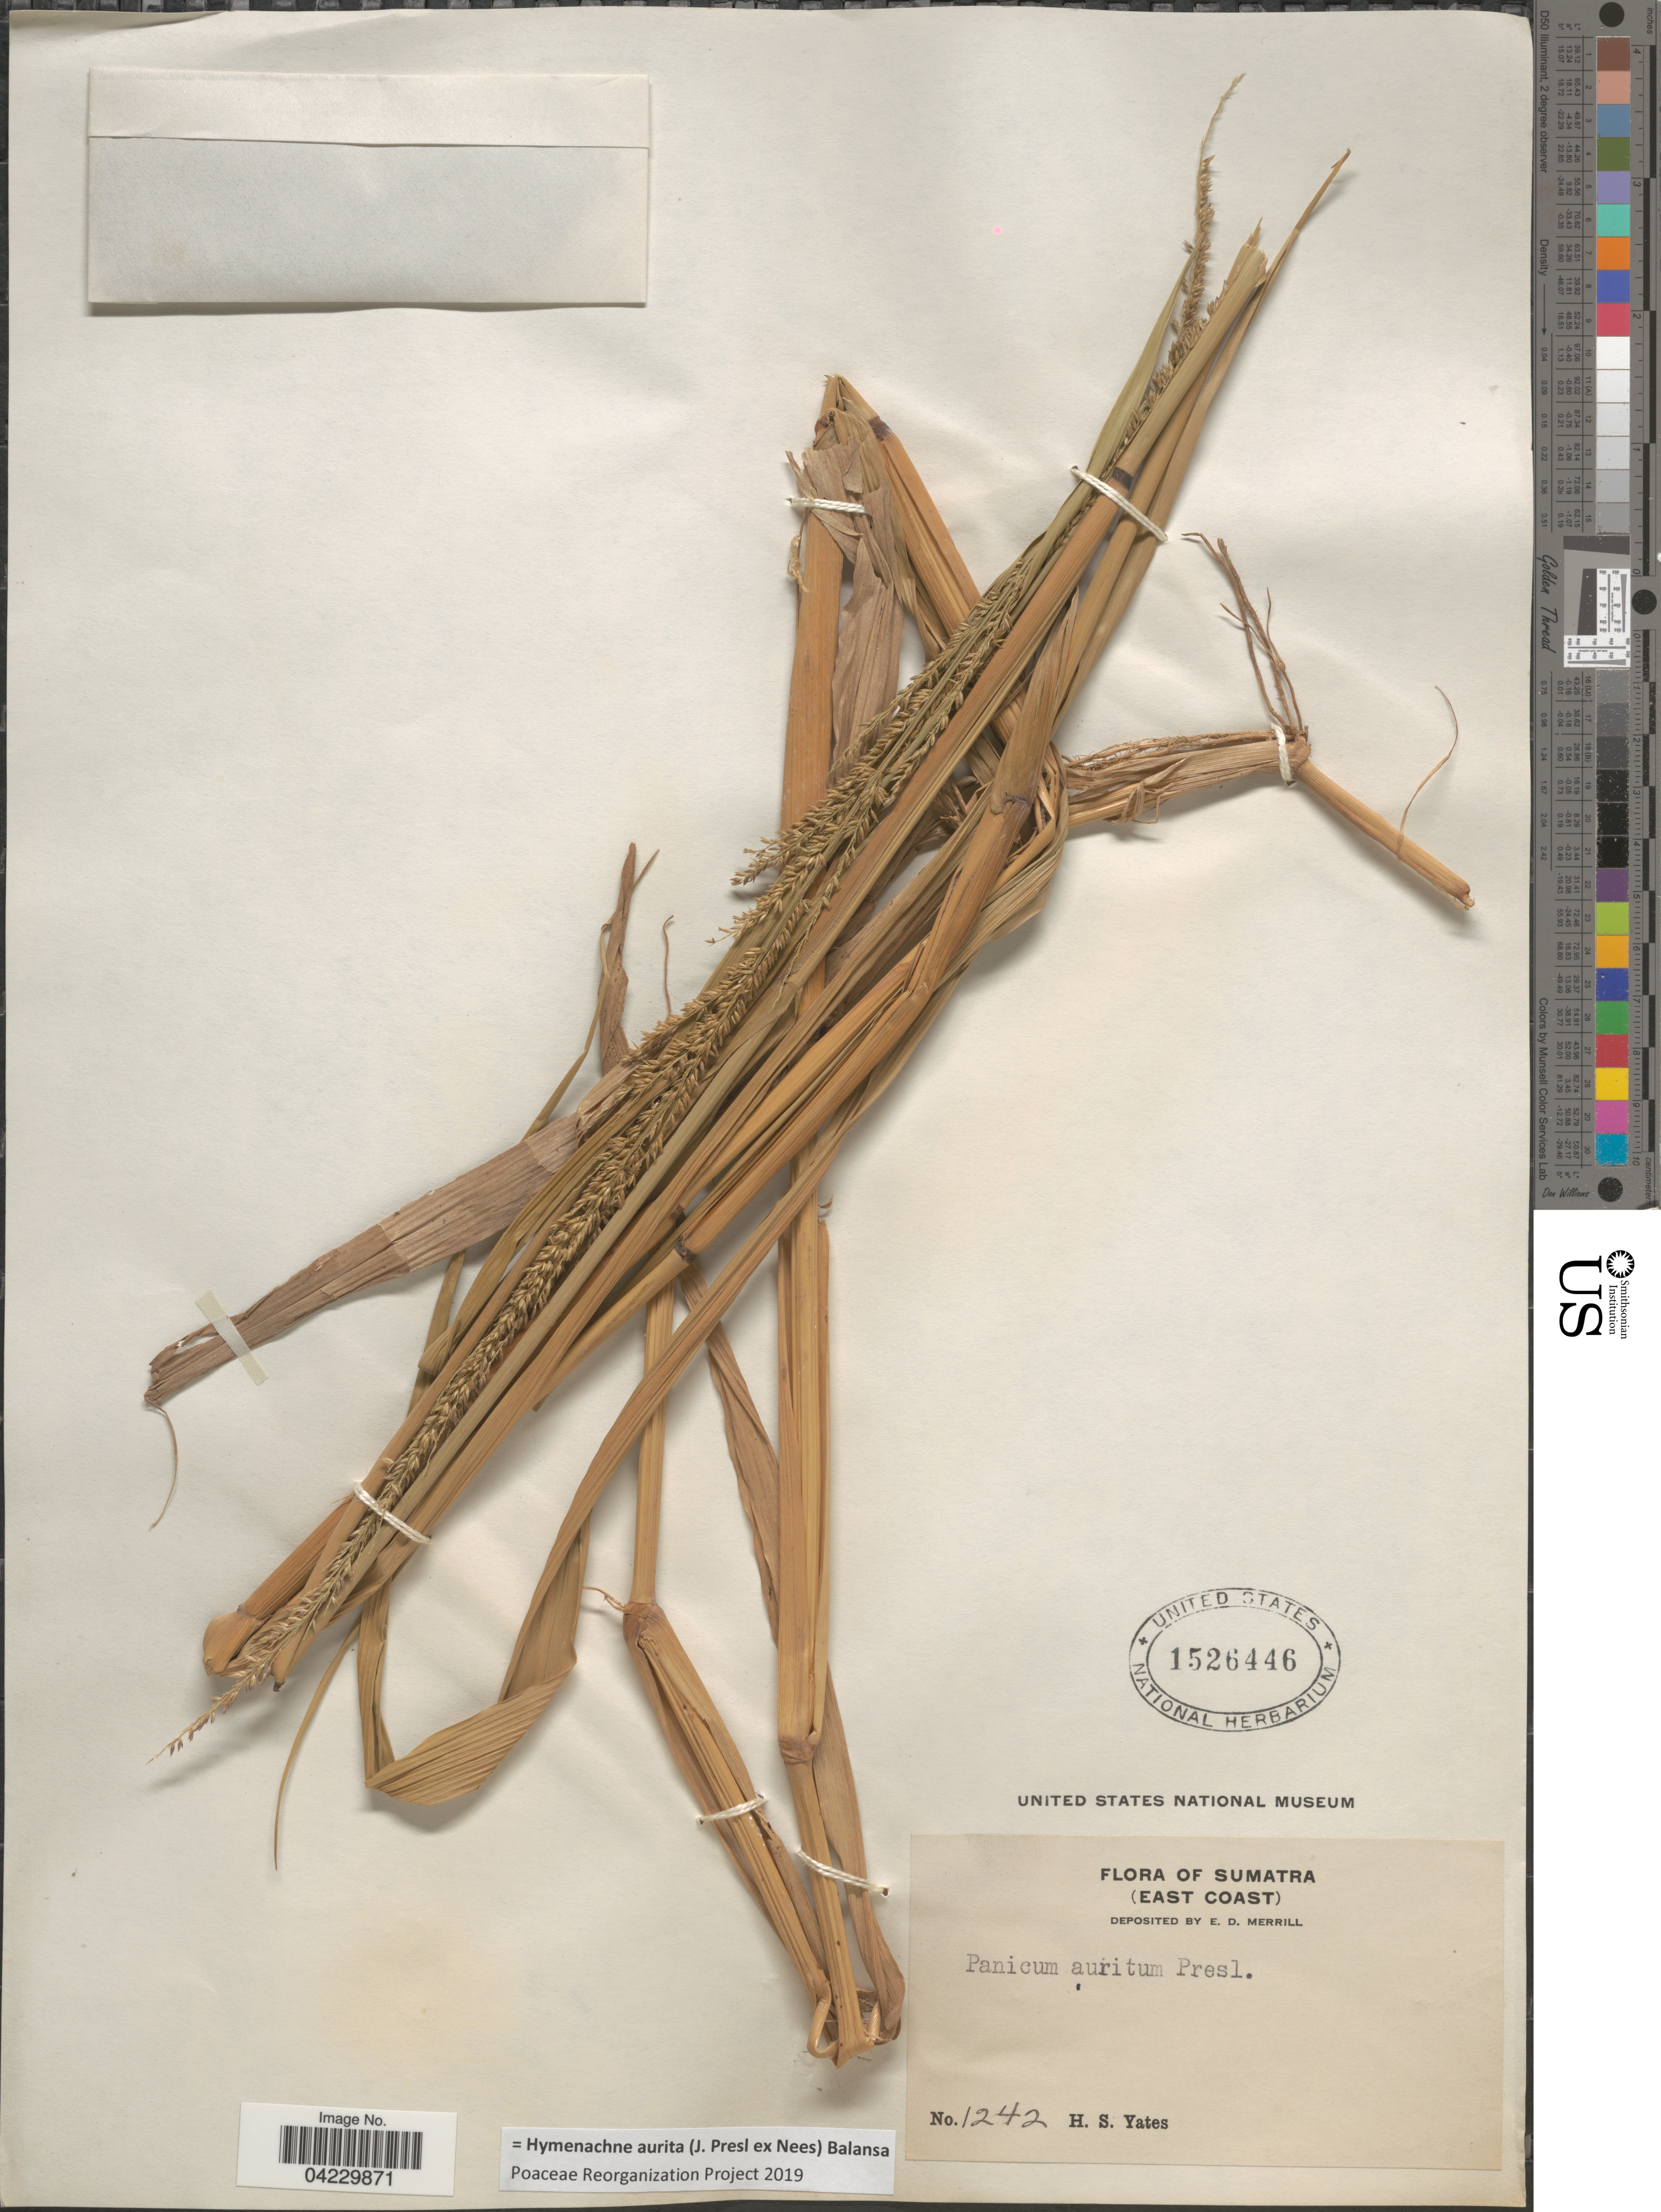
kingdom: Plantae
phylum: Tracheophyta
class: Liliopsida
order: Poales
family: Poaceae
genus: Hymenachne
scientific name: Hymenachne aurita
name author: (J. Presl ex Nees) Balansa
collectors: H. S. Yates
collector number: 1242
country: Indonesia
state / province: Sumatra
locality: (East Coast).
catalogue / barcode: US 1526446